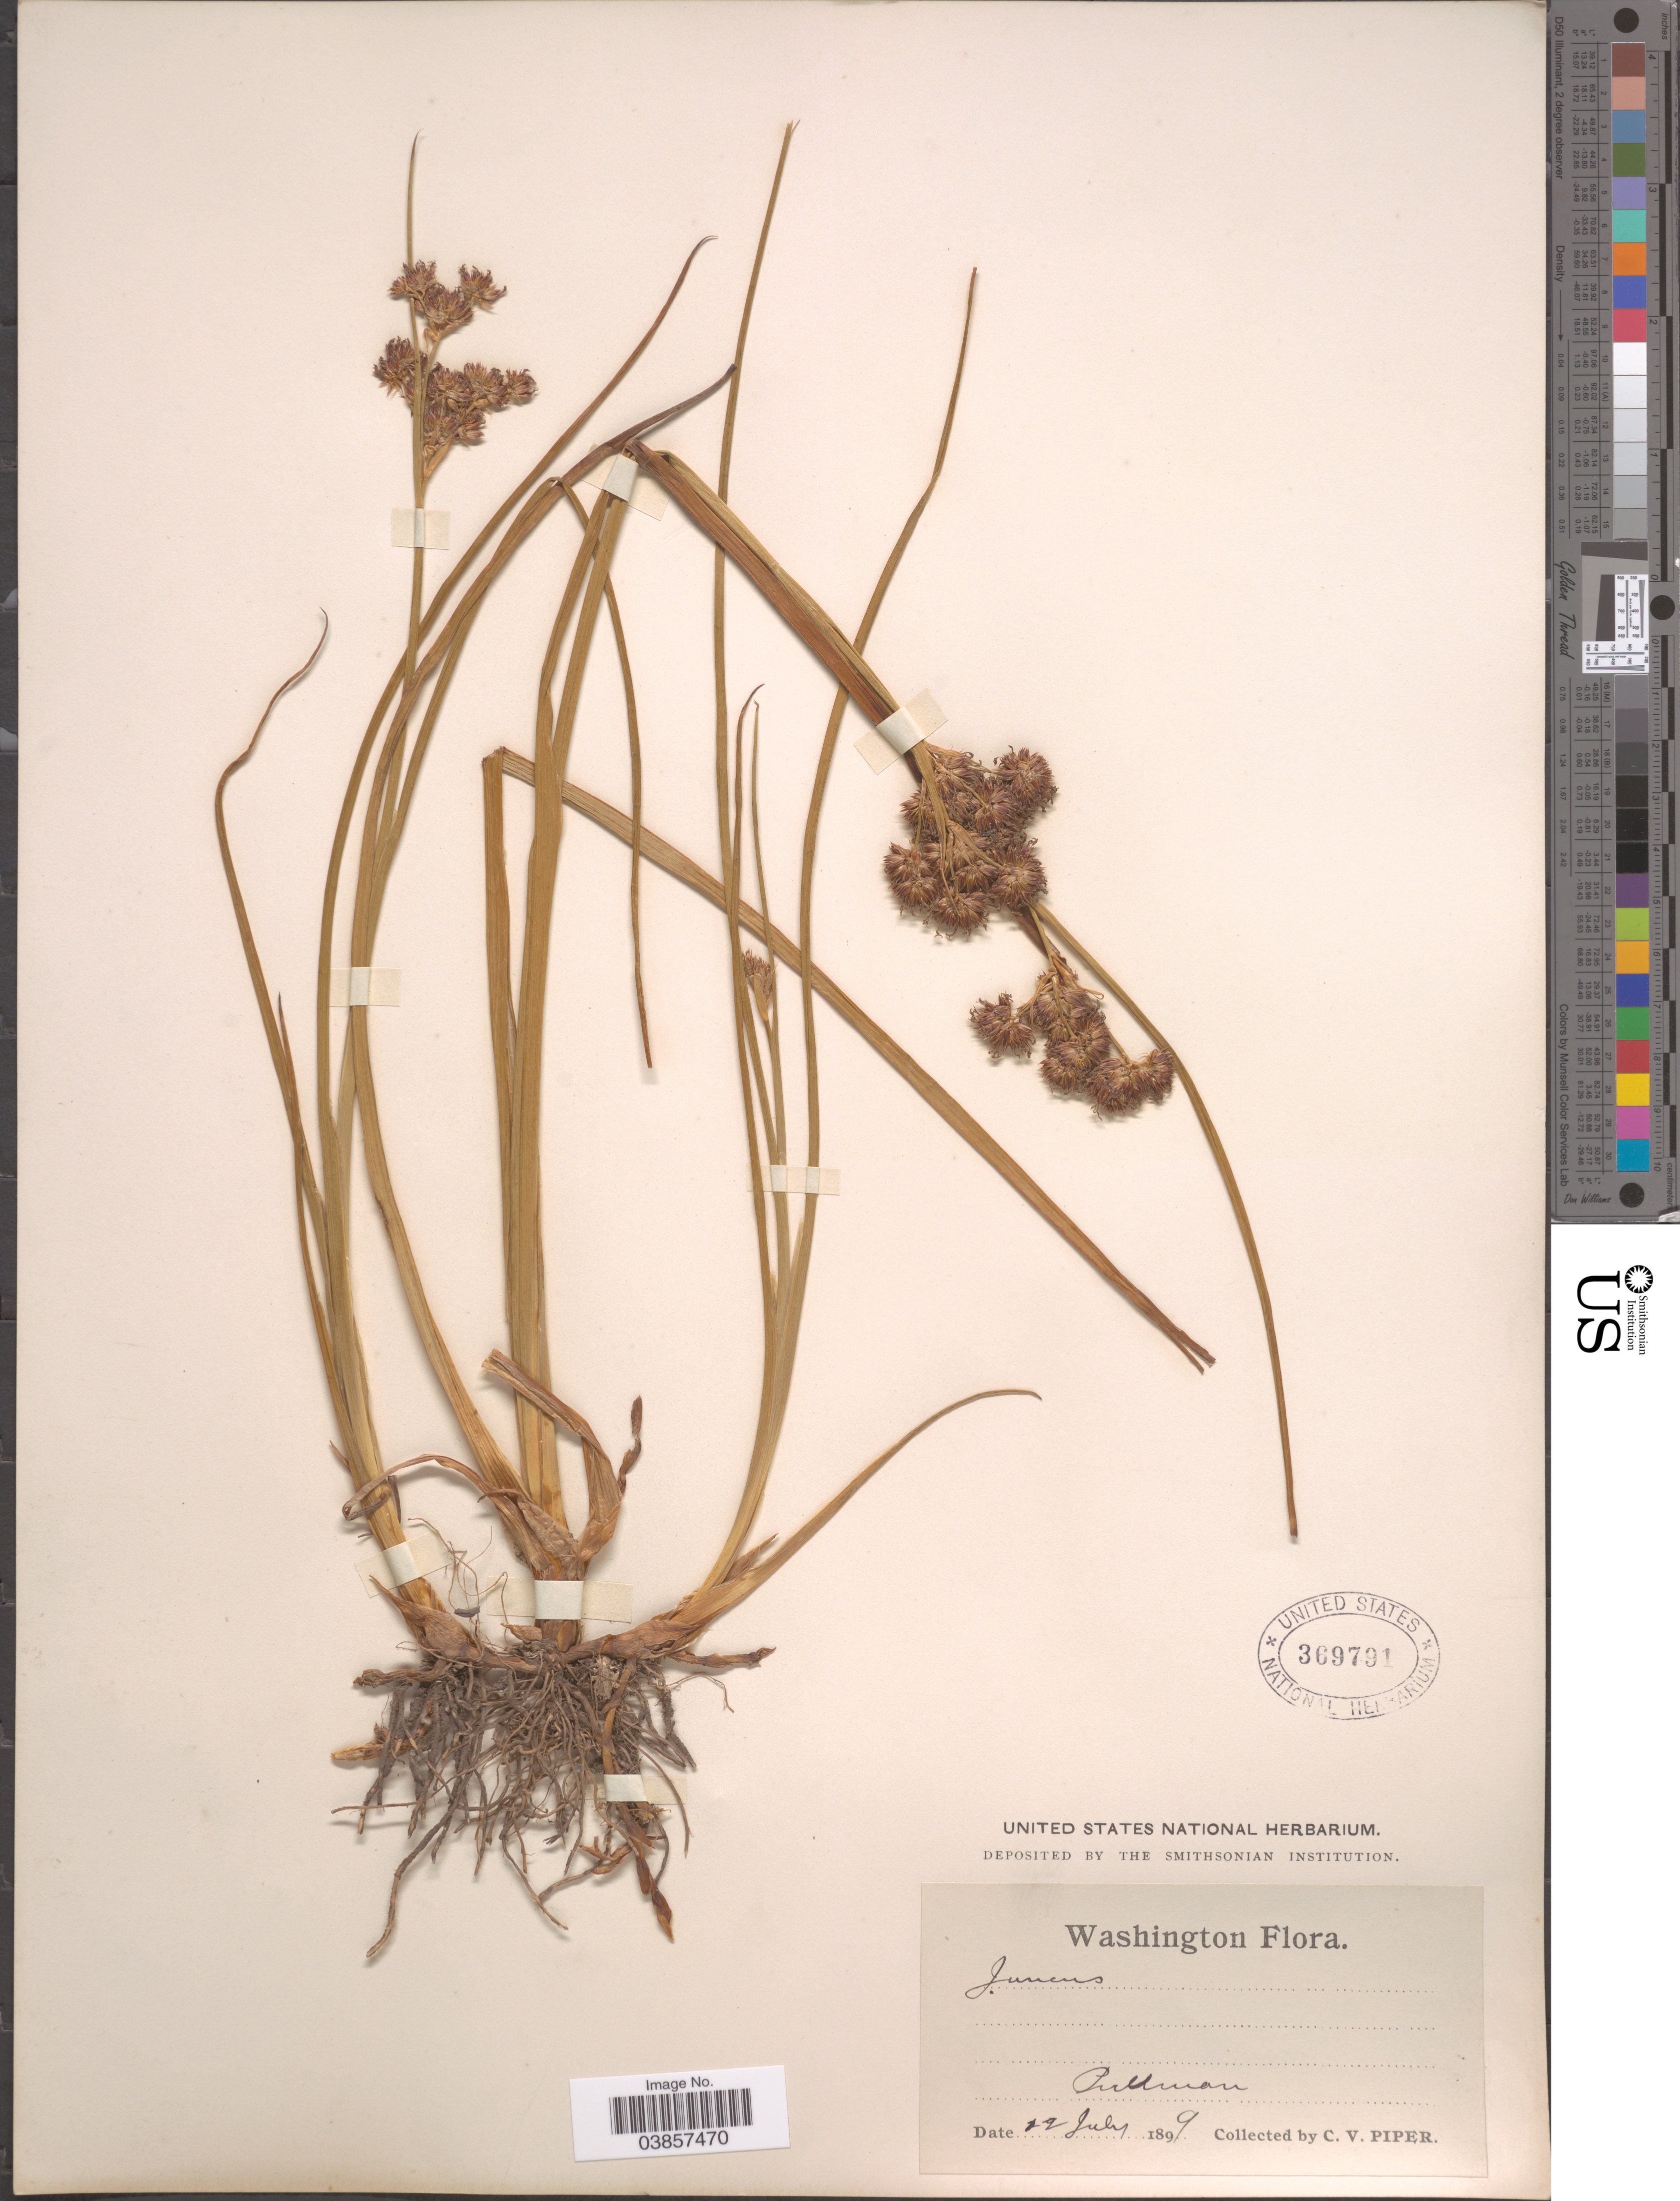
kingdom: Plantae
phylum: Tracheophyta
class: Liliopsida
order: Poales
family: Juncaceae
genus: Juncus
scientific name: Juncus suksdorfii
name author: Rydb.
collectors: C. V. Piper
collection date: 1899-07-12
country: United States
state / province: Washington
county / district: Whitman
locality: Pullman.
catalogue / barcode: US 369791